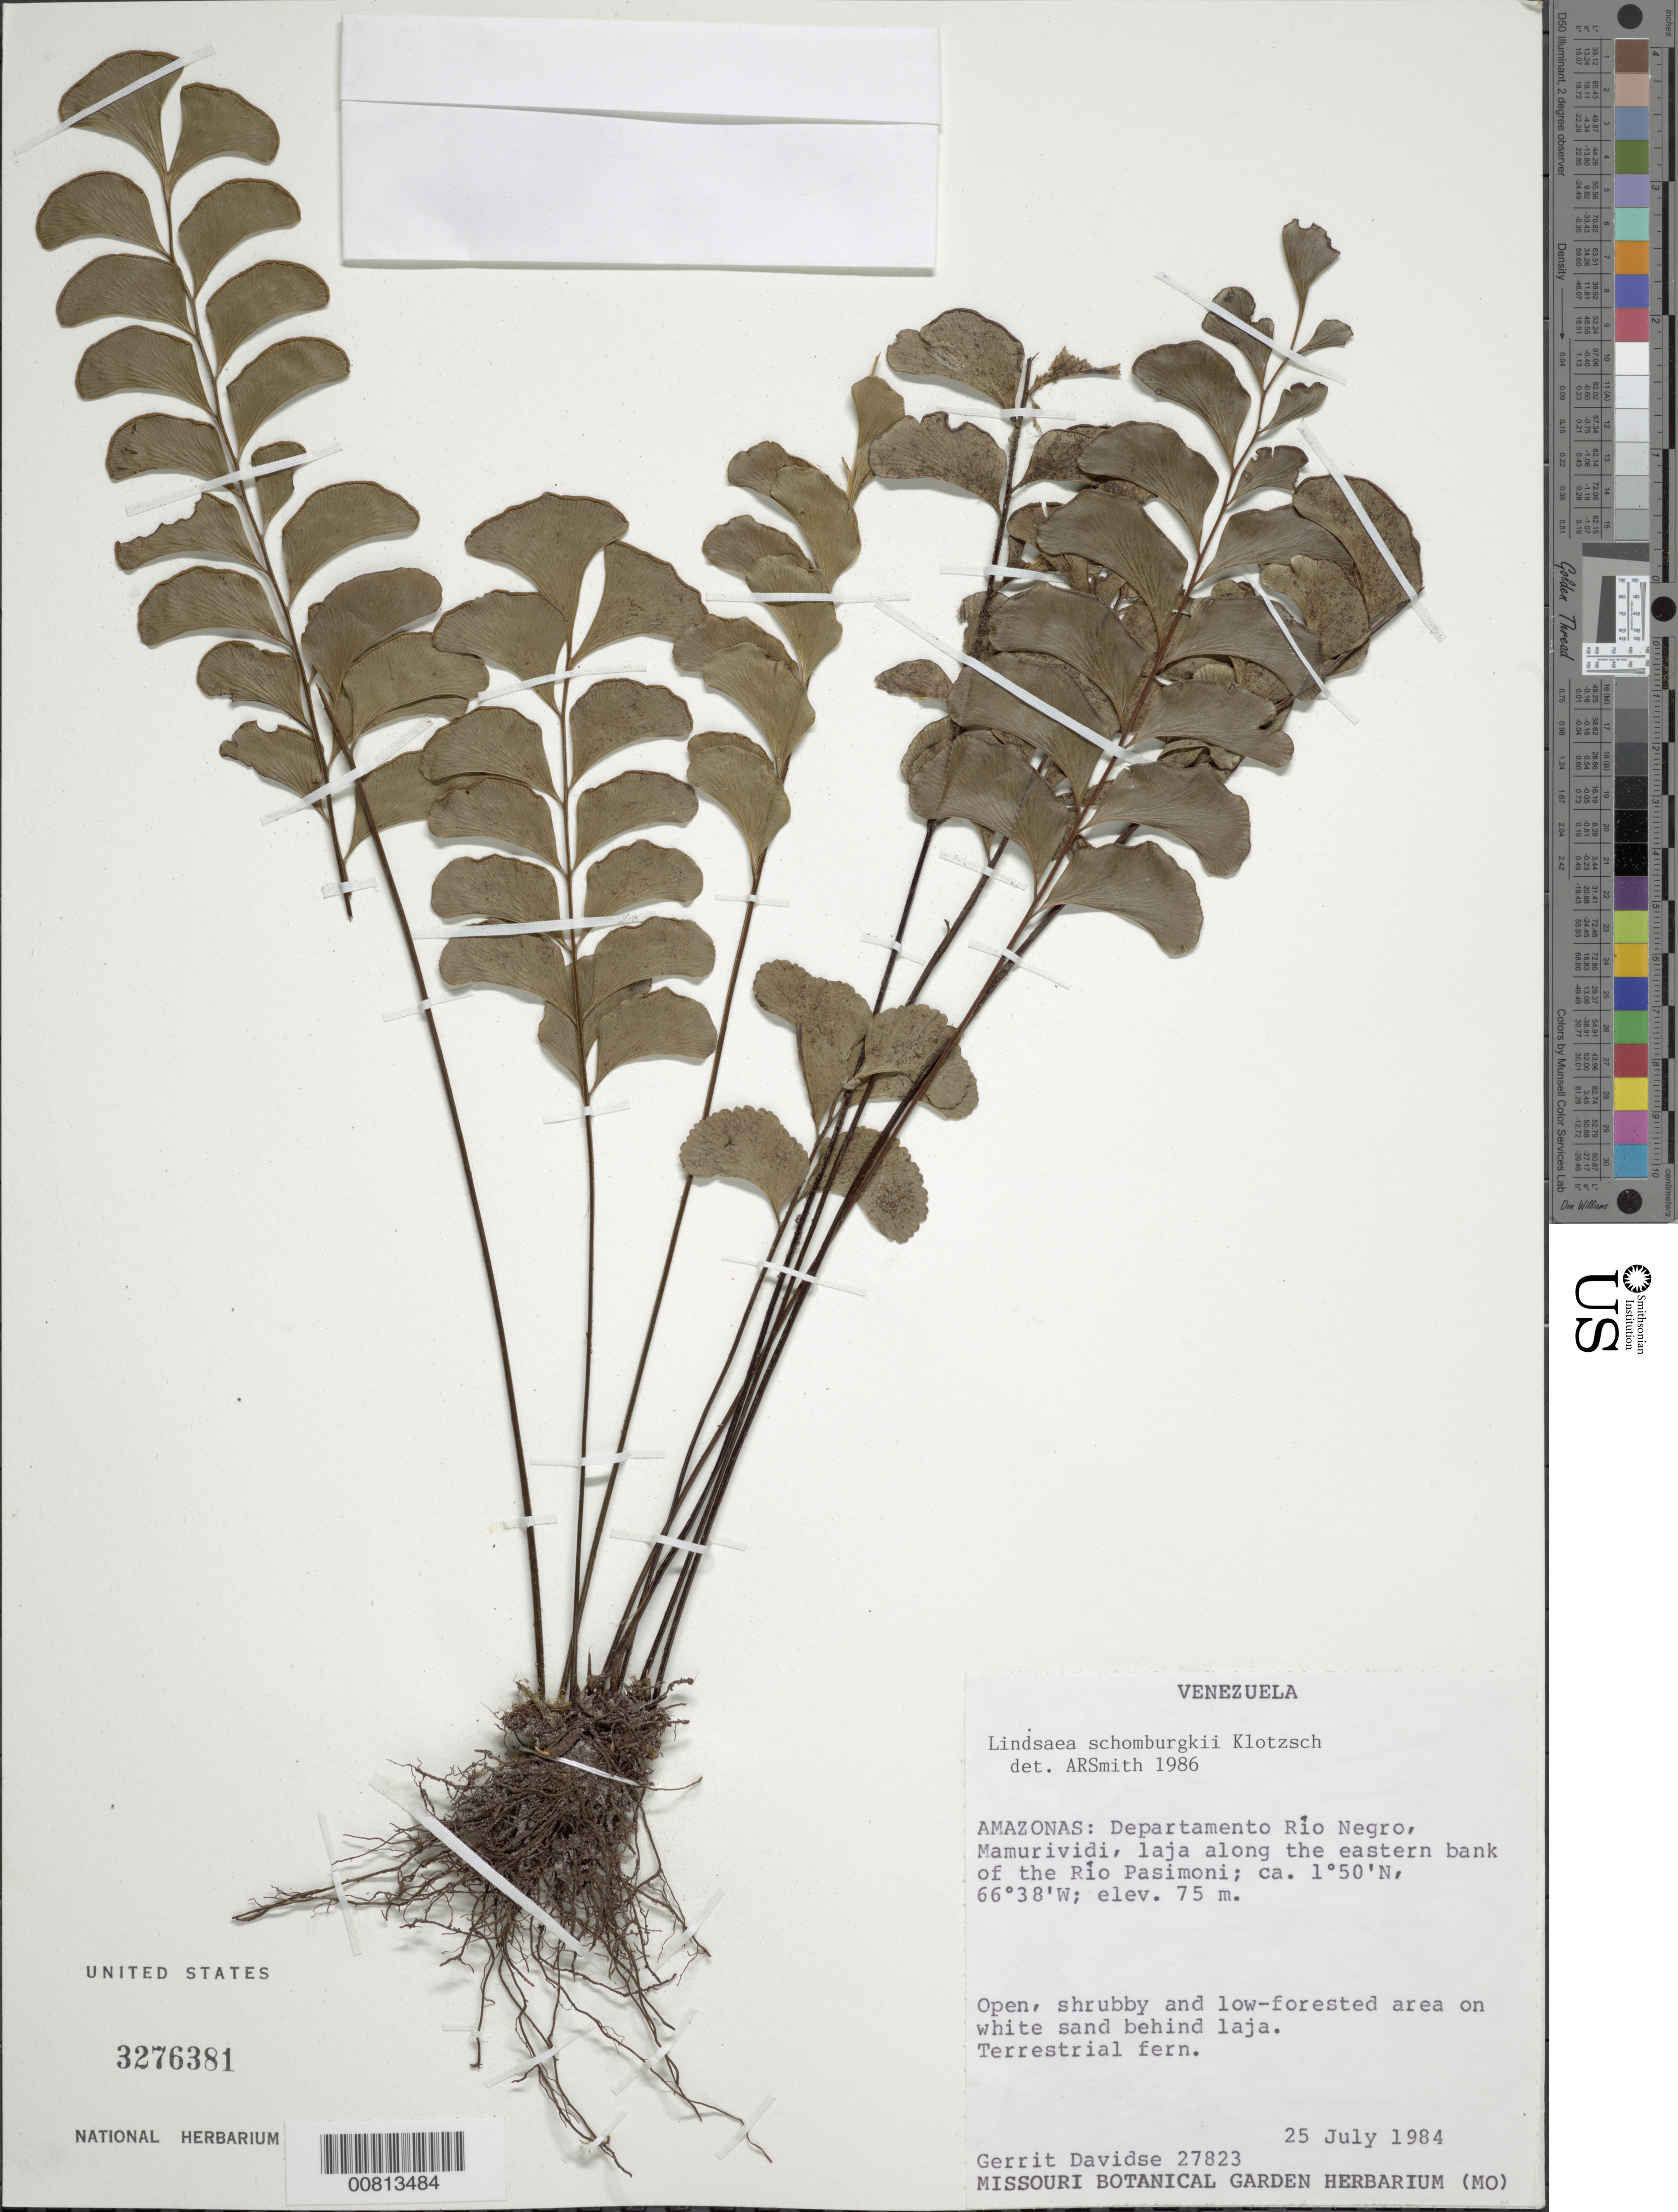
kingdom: Plantae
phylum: Tracheophyta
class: Polypodiopsida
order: Polypodiales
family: Lindsaeaceae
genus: Lindsaea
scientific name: Lindsaea schomburgkii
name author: Klotzsch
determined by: Smith, Alan R., (UC)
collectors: G. Davidse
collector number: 27823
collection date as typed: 25-Jul-84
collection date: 1984-07-25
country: Venezuela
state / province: Amazonas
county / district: Río Negro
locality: Mamurividi, Río Pasimoni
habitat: Open, shrubby and low-forested area on white sand behind laja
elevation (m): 75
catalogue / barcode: US 3276381